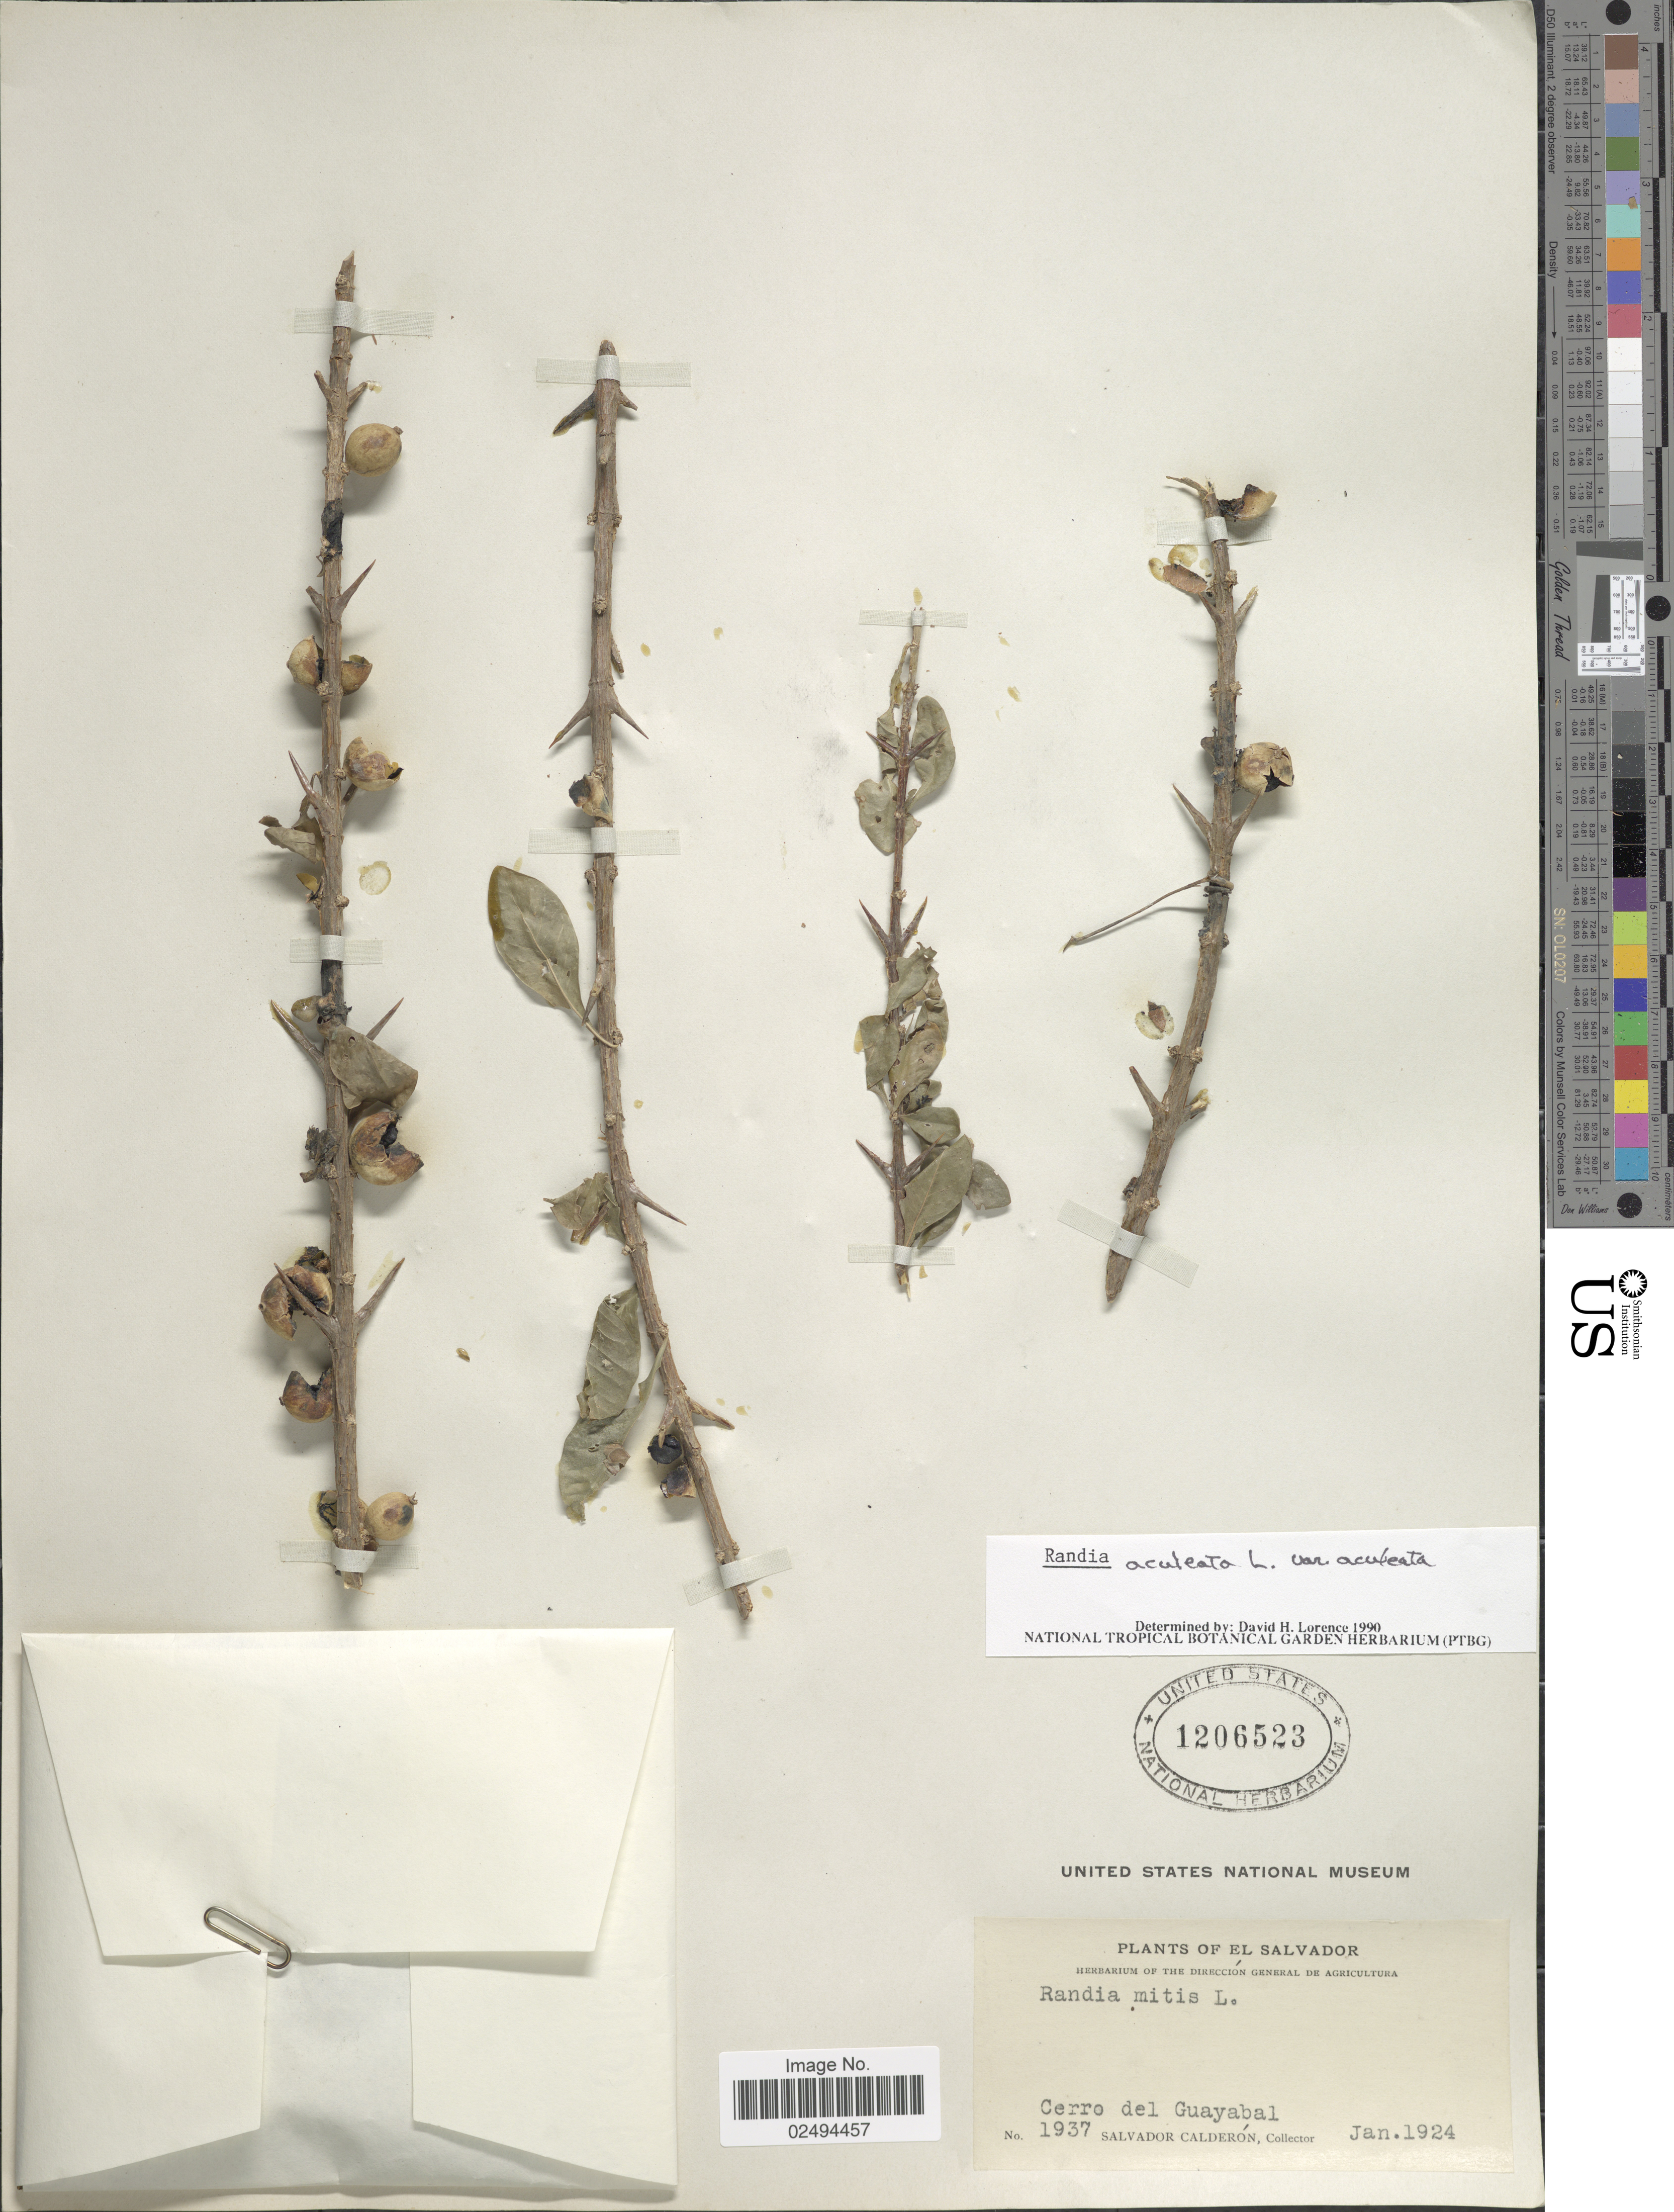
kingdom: Plantae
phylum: Tracheophyta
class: Magnoliopsida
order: Gentianales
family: Rubiaceae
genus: Randia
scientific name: Randia aculeata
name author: L.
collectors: S. Calderón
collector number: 1937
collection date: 1924-01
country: El Salvador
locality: Cerro del Guayabal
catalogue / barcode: US 1206523